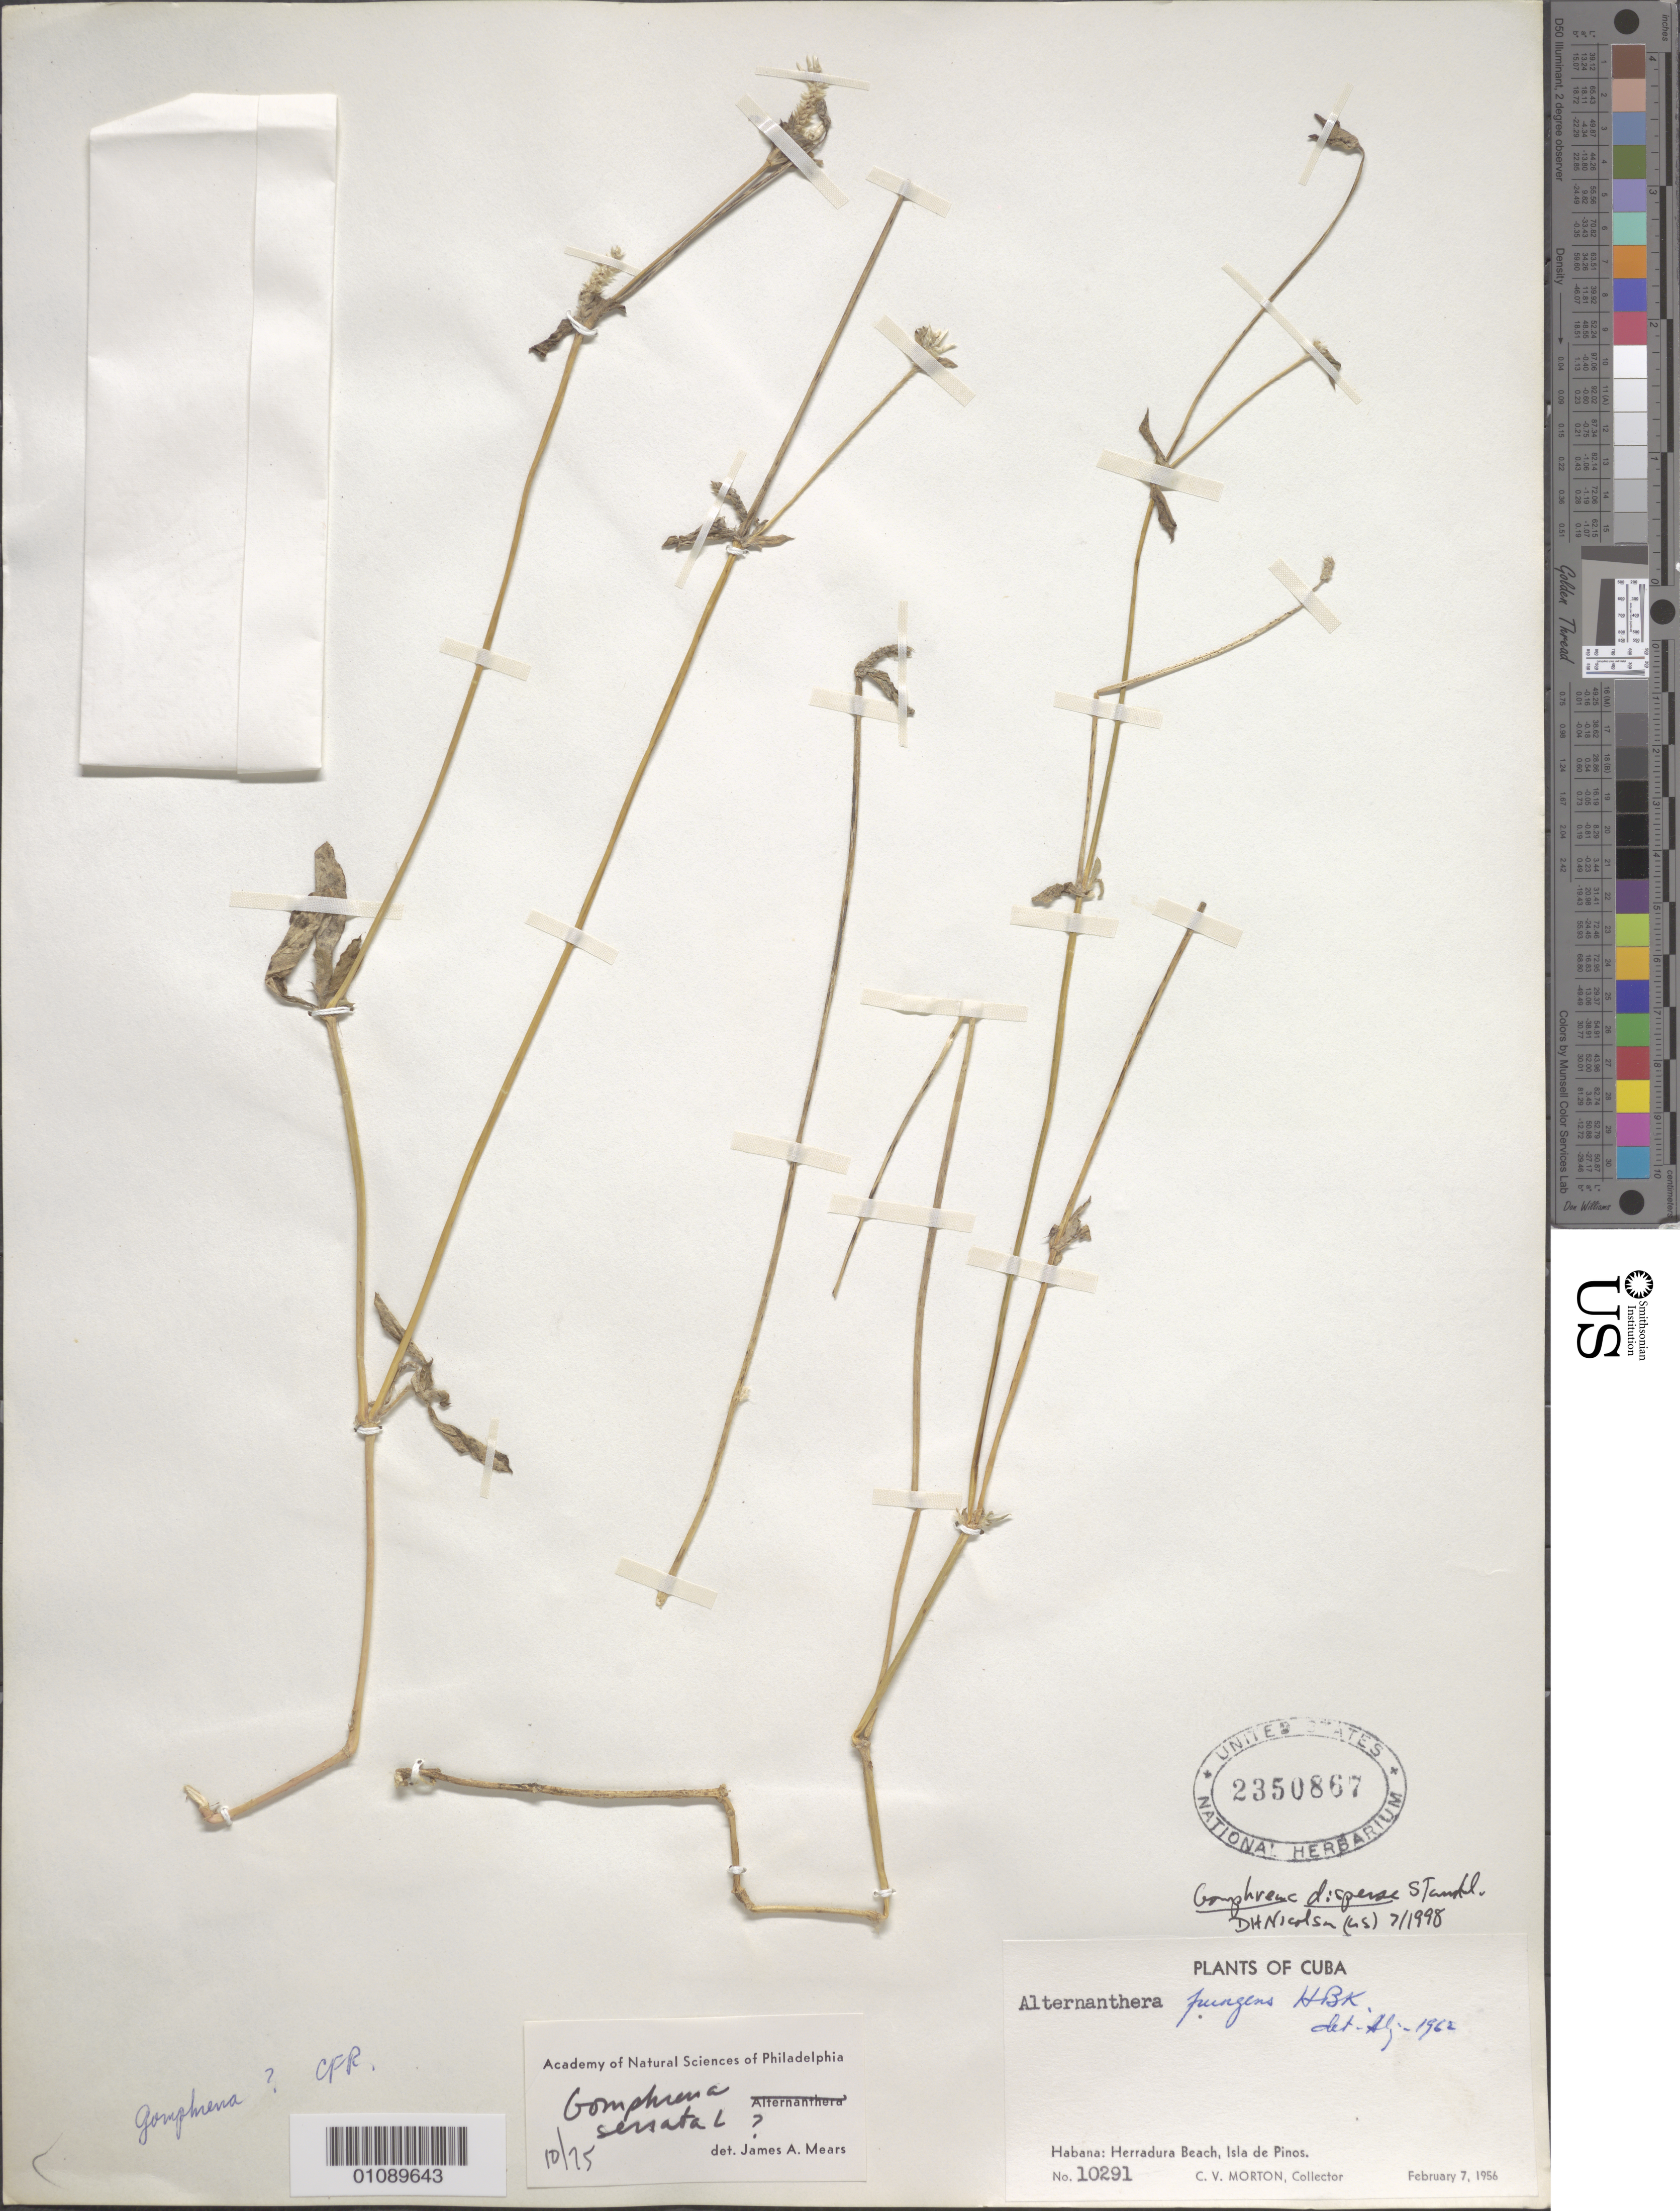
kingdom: Plantae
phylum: Tracheophyta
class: Magnoliopsida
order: Caryophyllales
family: Amaranthaceae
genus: Gomphrena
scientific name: Gomphrena dispersa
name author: Standl.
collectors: C. V. Morton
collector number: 10291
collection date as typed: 07 Feb 1956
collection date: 1956-02-07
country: Cuba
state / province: Isla de La Juventud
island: Isla de la Juventud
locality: Isla de Pinos, Herradura Beach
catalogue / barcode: US 2340867